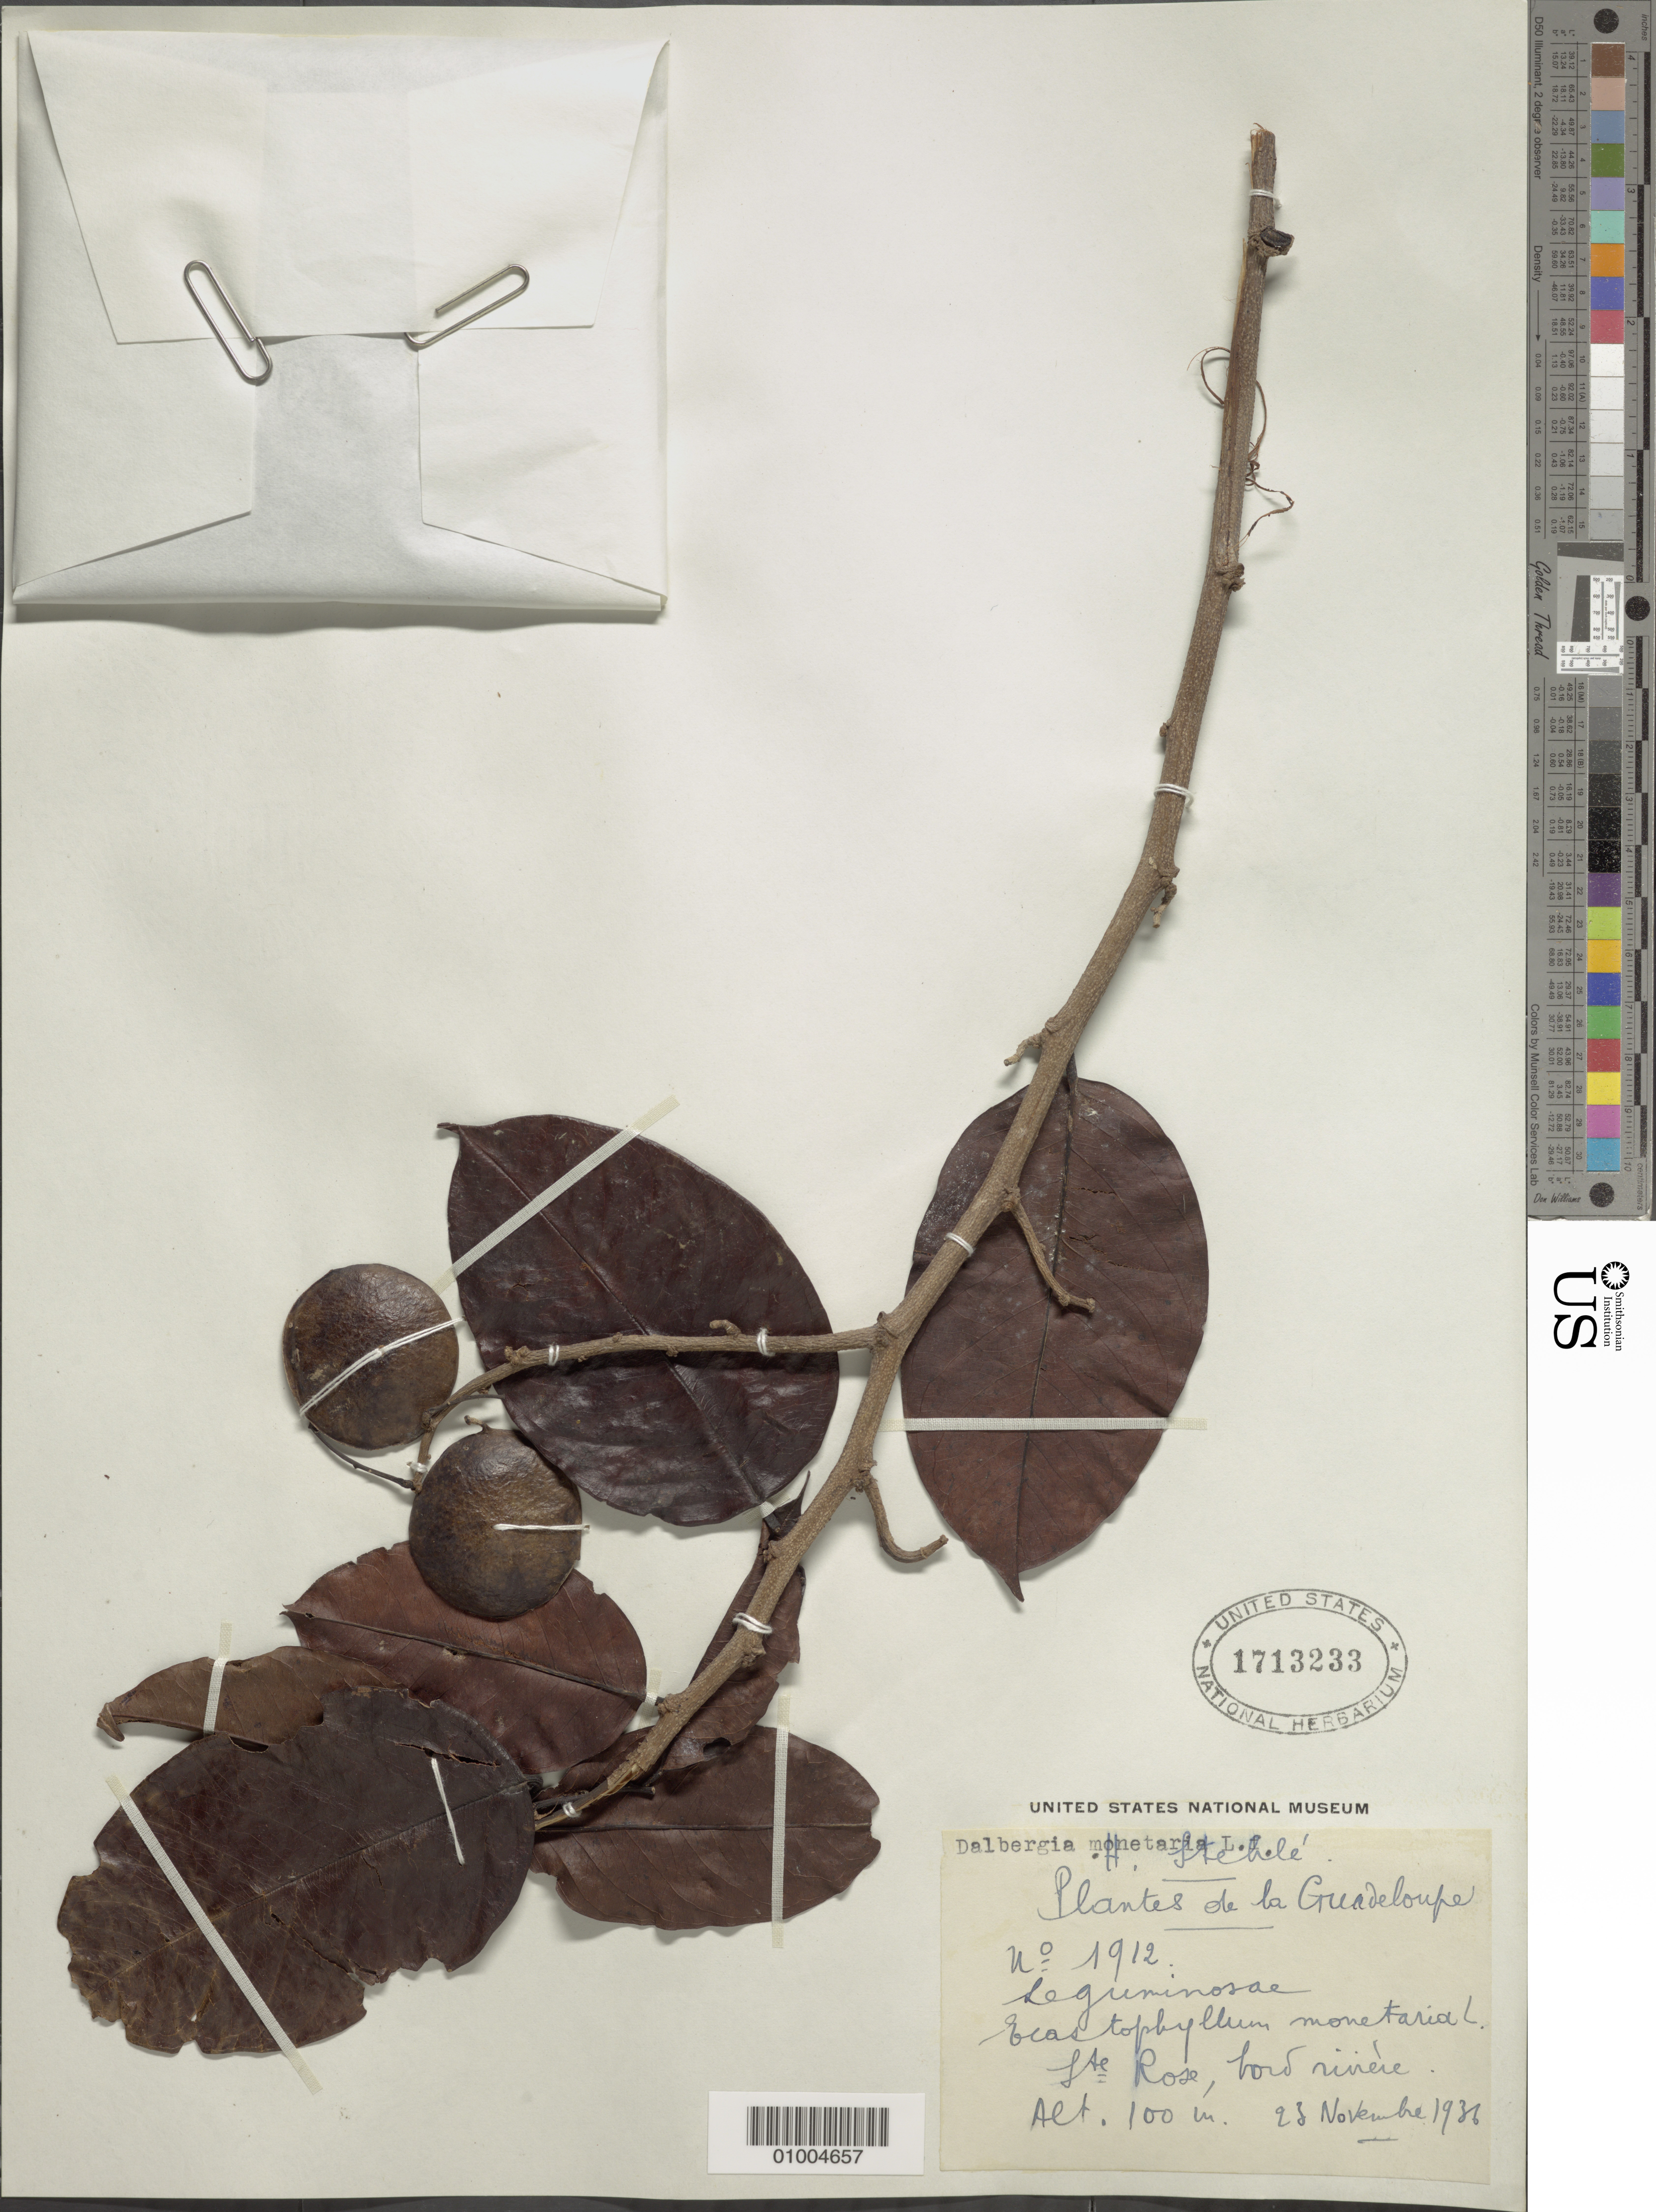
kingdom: Plantae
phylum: Tracheophyta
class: Magnoliopsida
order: Fabales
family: Fabaceae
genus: Dalbergia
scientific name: Dalbergia monetaria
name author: L. f.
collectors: H. Stehlé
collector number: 1912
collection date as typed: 23 Nov 1936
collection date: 1936-11-23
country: Guadeloupe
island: Basse Terre [Guadeloupe]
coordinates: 0 N, 0 E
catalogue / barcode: US 1713233